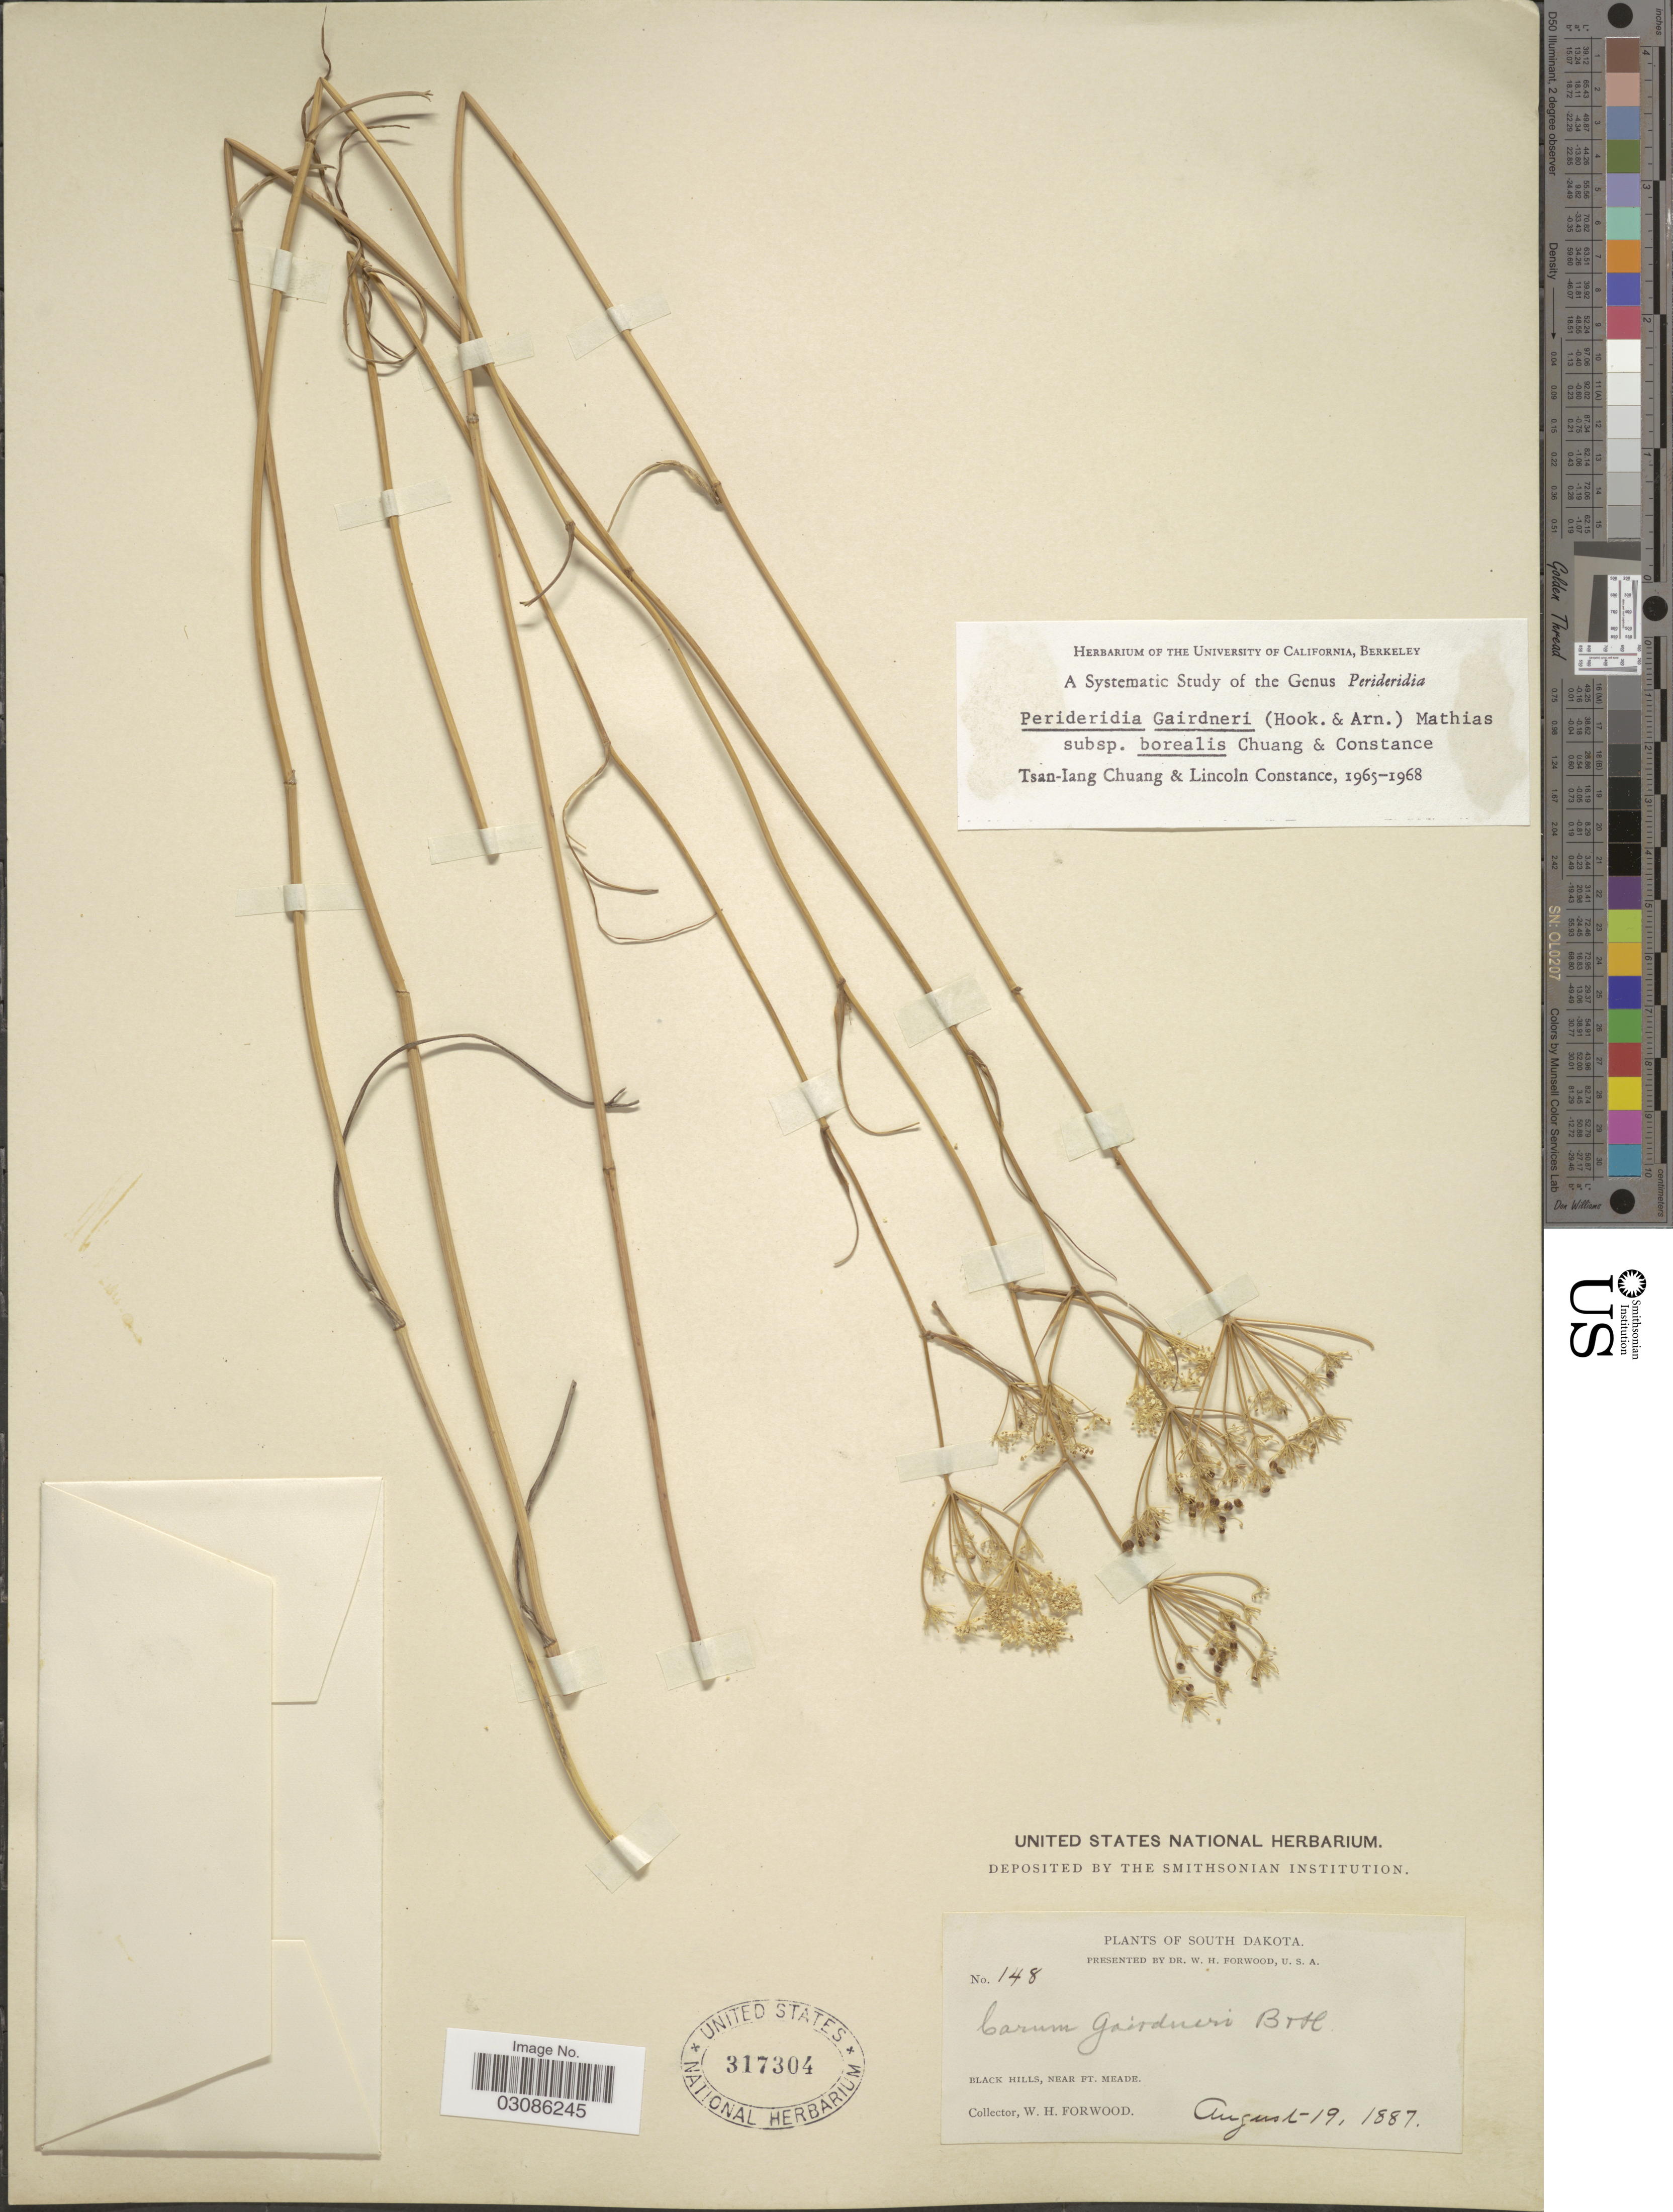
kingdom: Plantae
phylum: Tracheophyta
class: Magnoliopsida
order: Apiales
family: Apiaceae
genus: Perideridia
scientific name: Perideridia gairdneri subsp. borealis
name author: T.I. Chuang & Constance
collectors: W. Forwood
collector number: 148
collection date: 1887-08-19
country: United States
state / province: South Dakota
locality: Black Hills, near Ft. Meade.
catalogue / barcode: US 317304